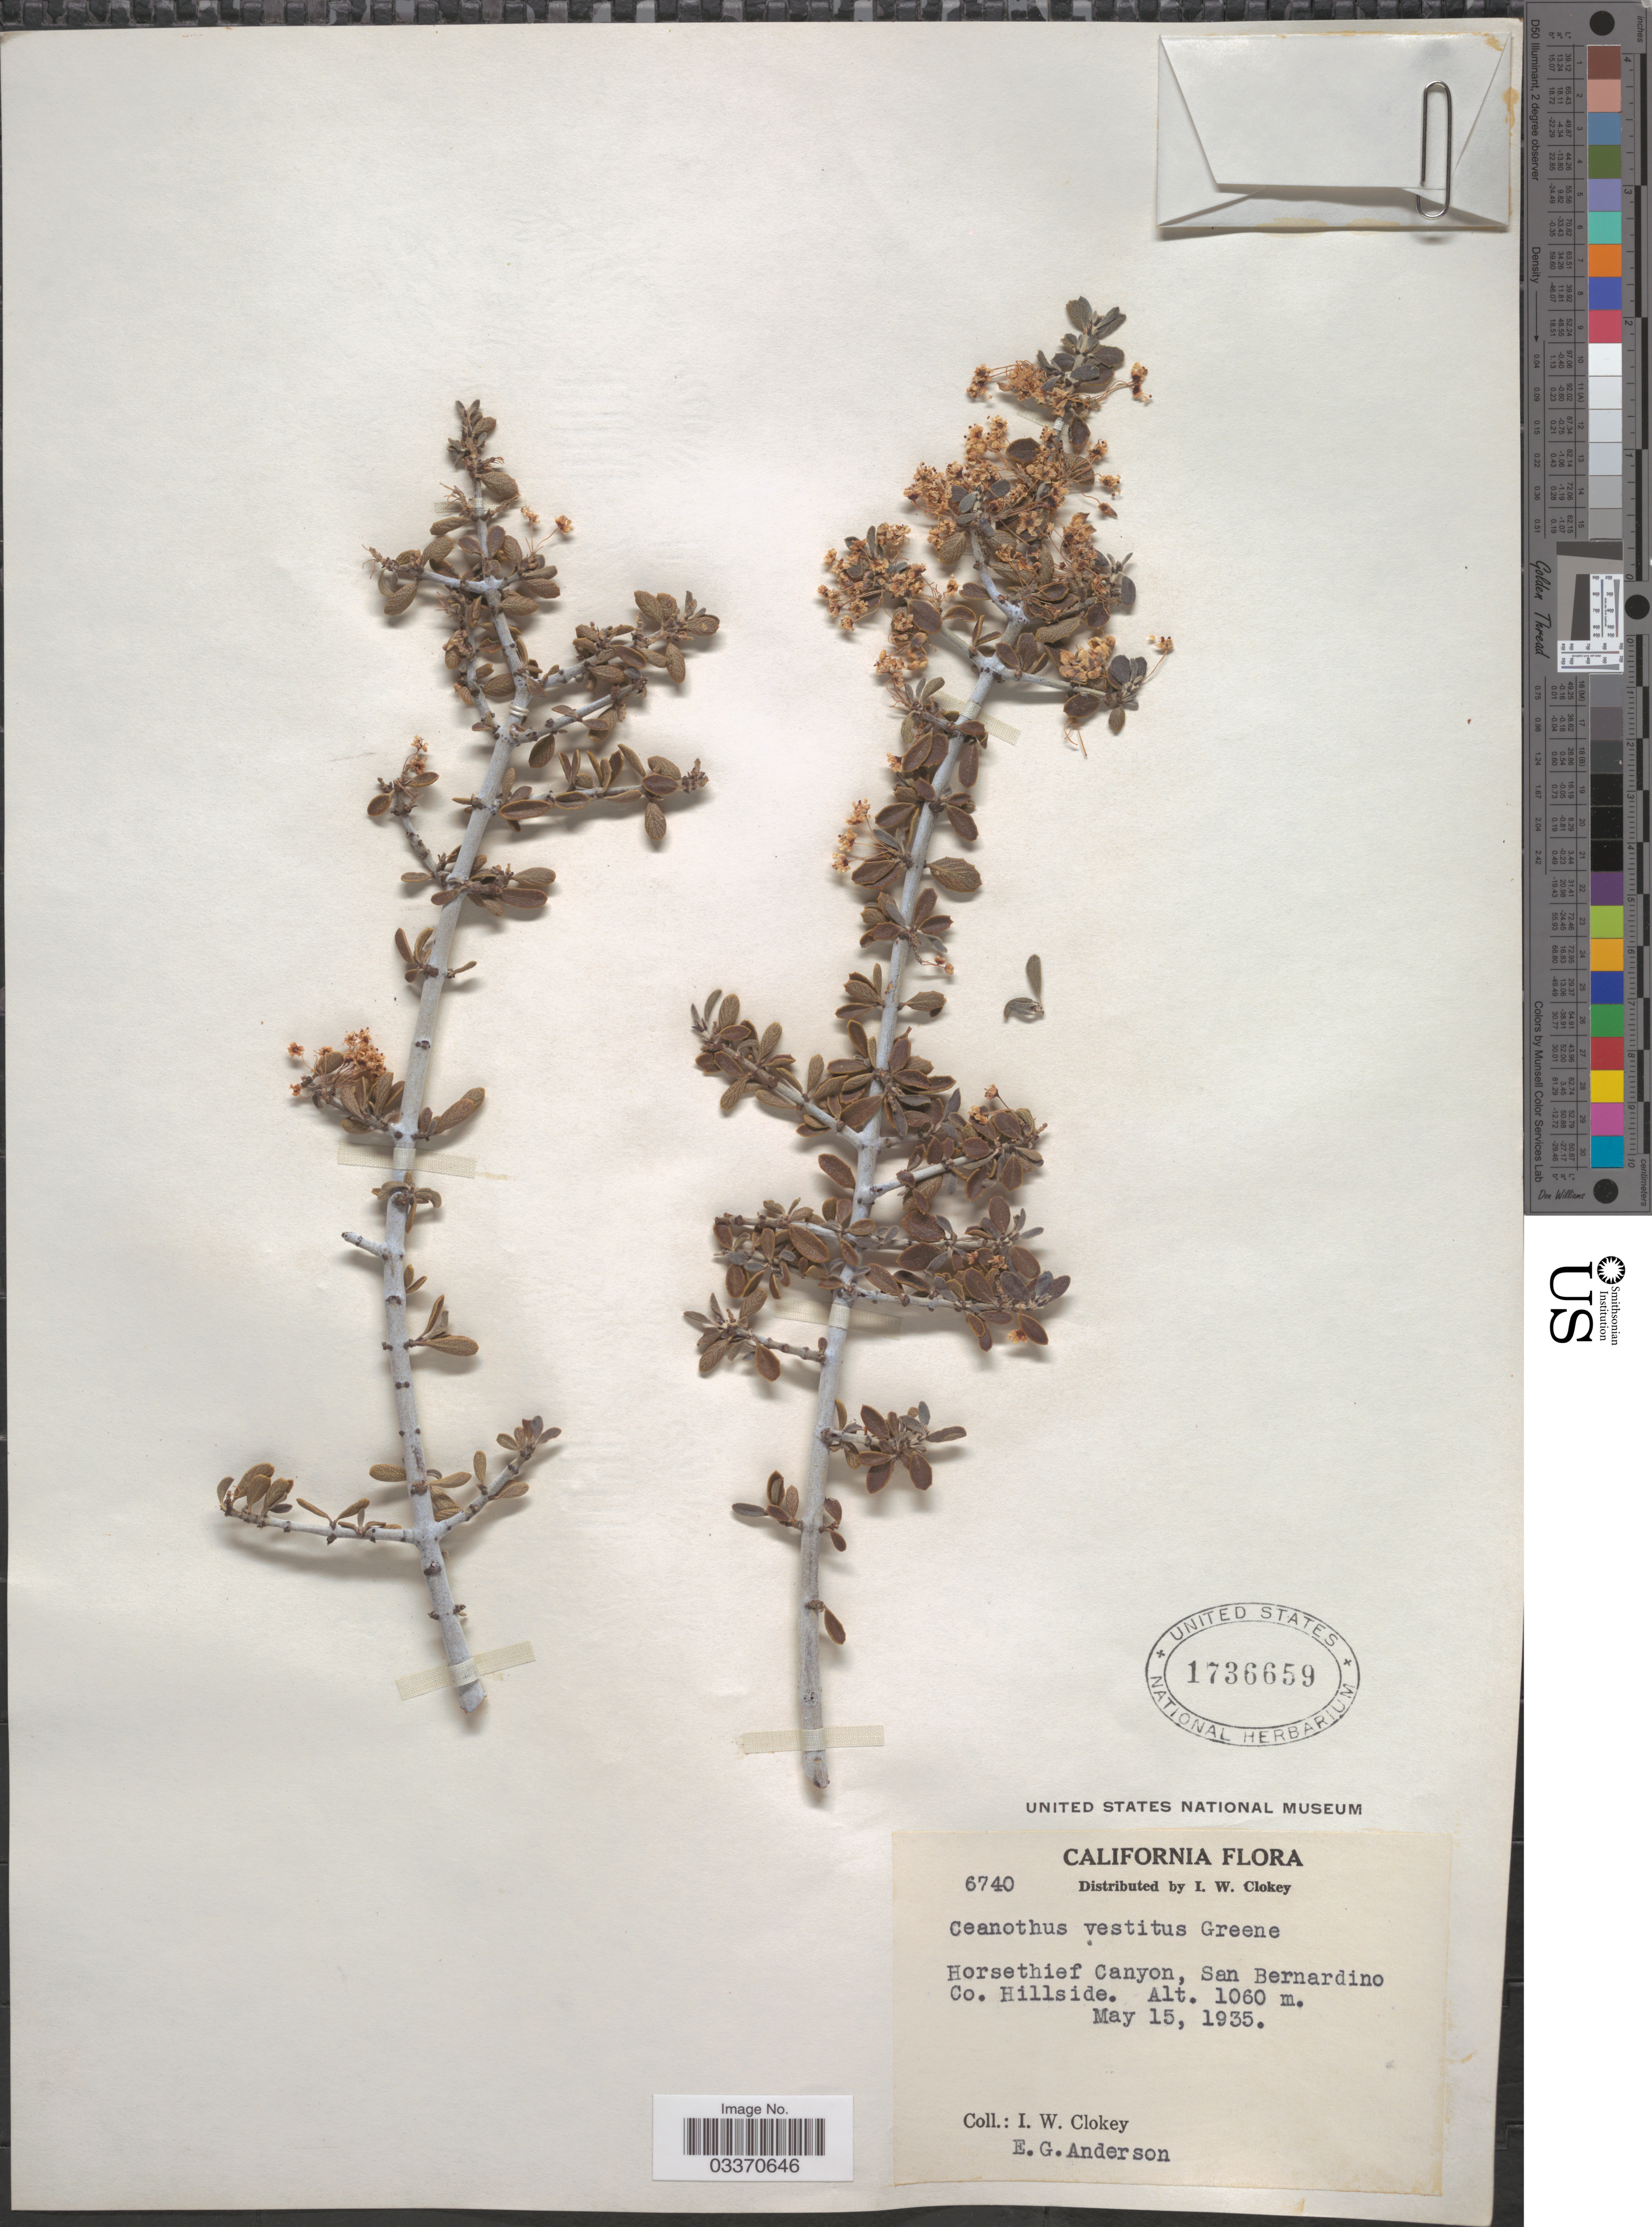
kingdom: Plantae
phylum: Tracheophyta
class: Magnoliopsida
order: Rosales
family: Rhamnaceae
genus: Ceanothus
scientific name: Ceanothus vestitus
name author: Greene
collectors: I. W. Clokey & E. G. Anderson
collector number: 6740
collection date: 1935-05-15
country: United States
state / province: California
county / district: San Bernardino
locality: Horsethief Canyon, San Bernardino Co.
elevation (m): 1060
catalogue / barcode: US 1736659